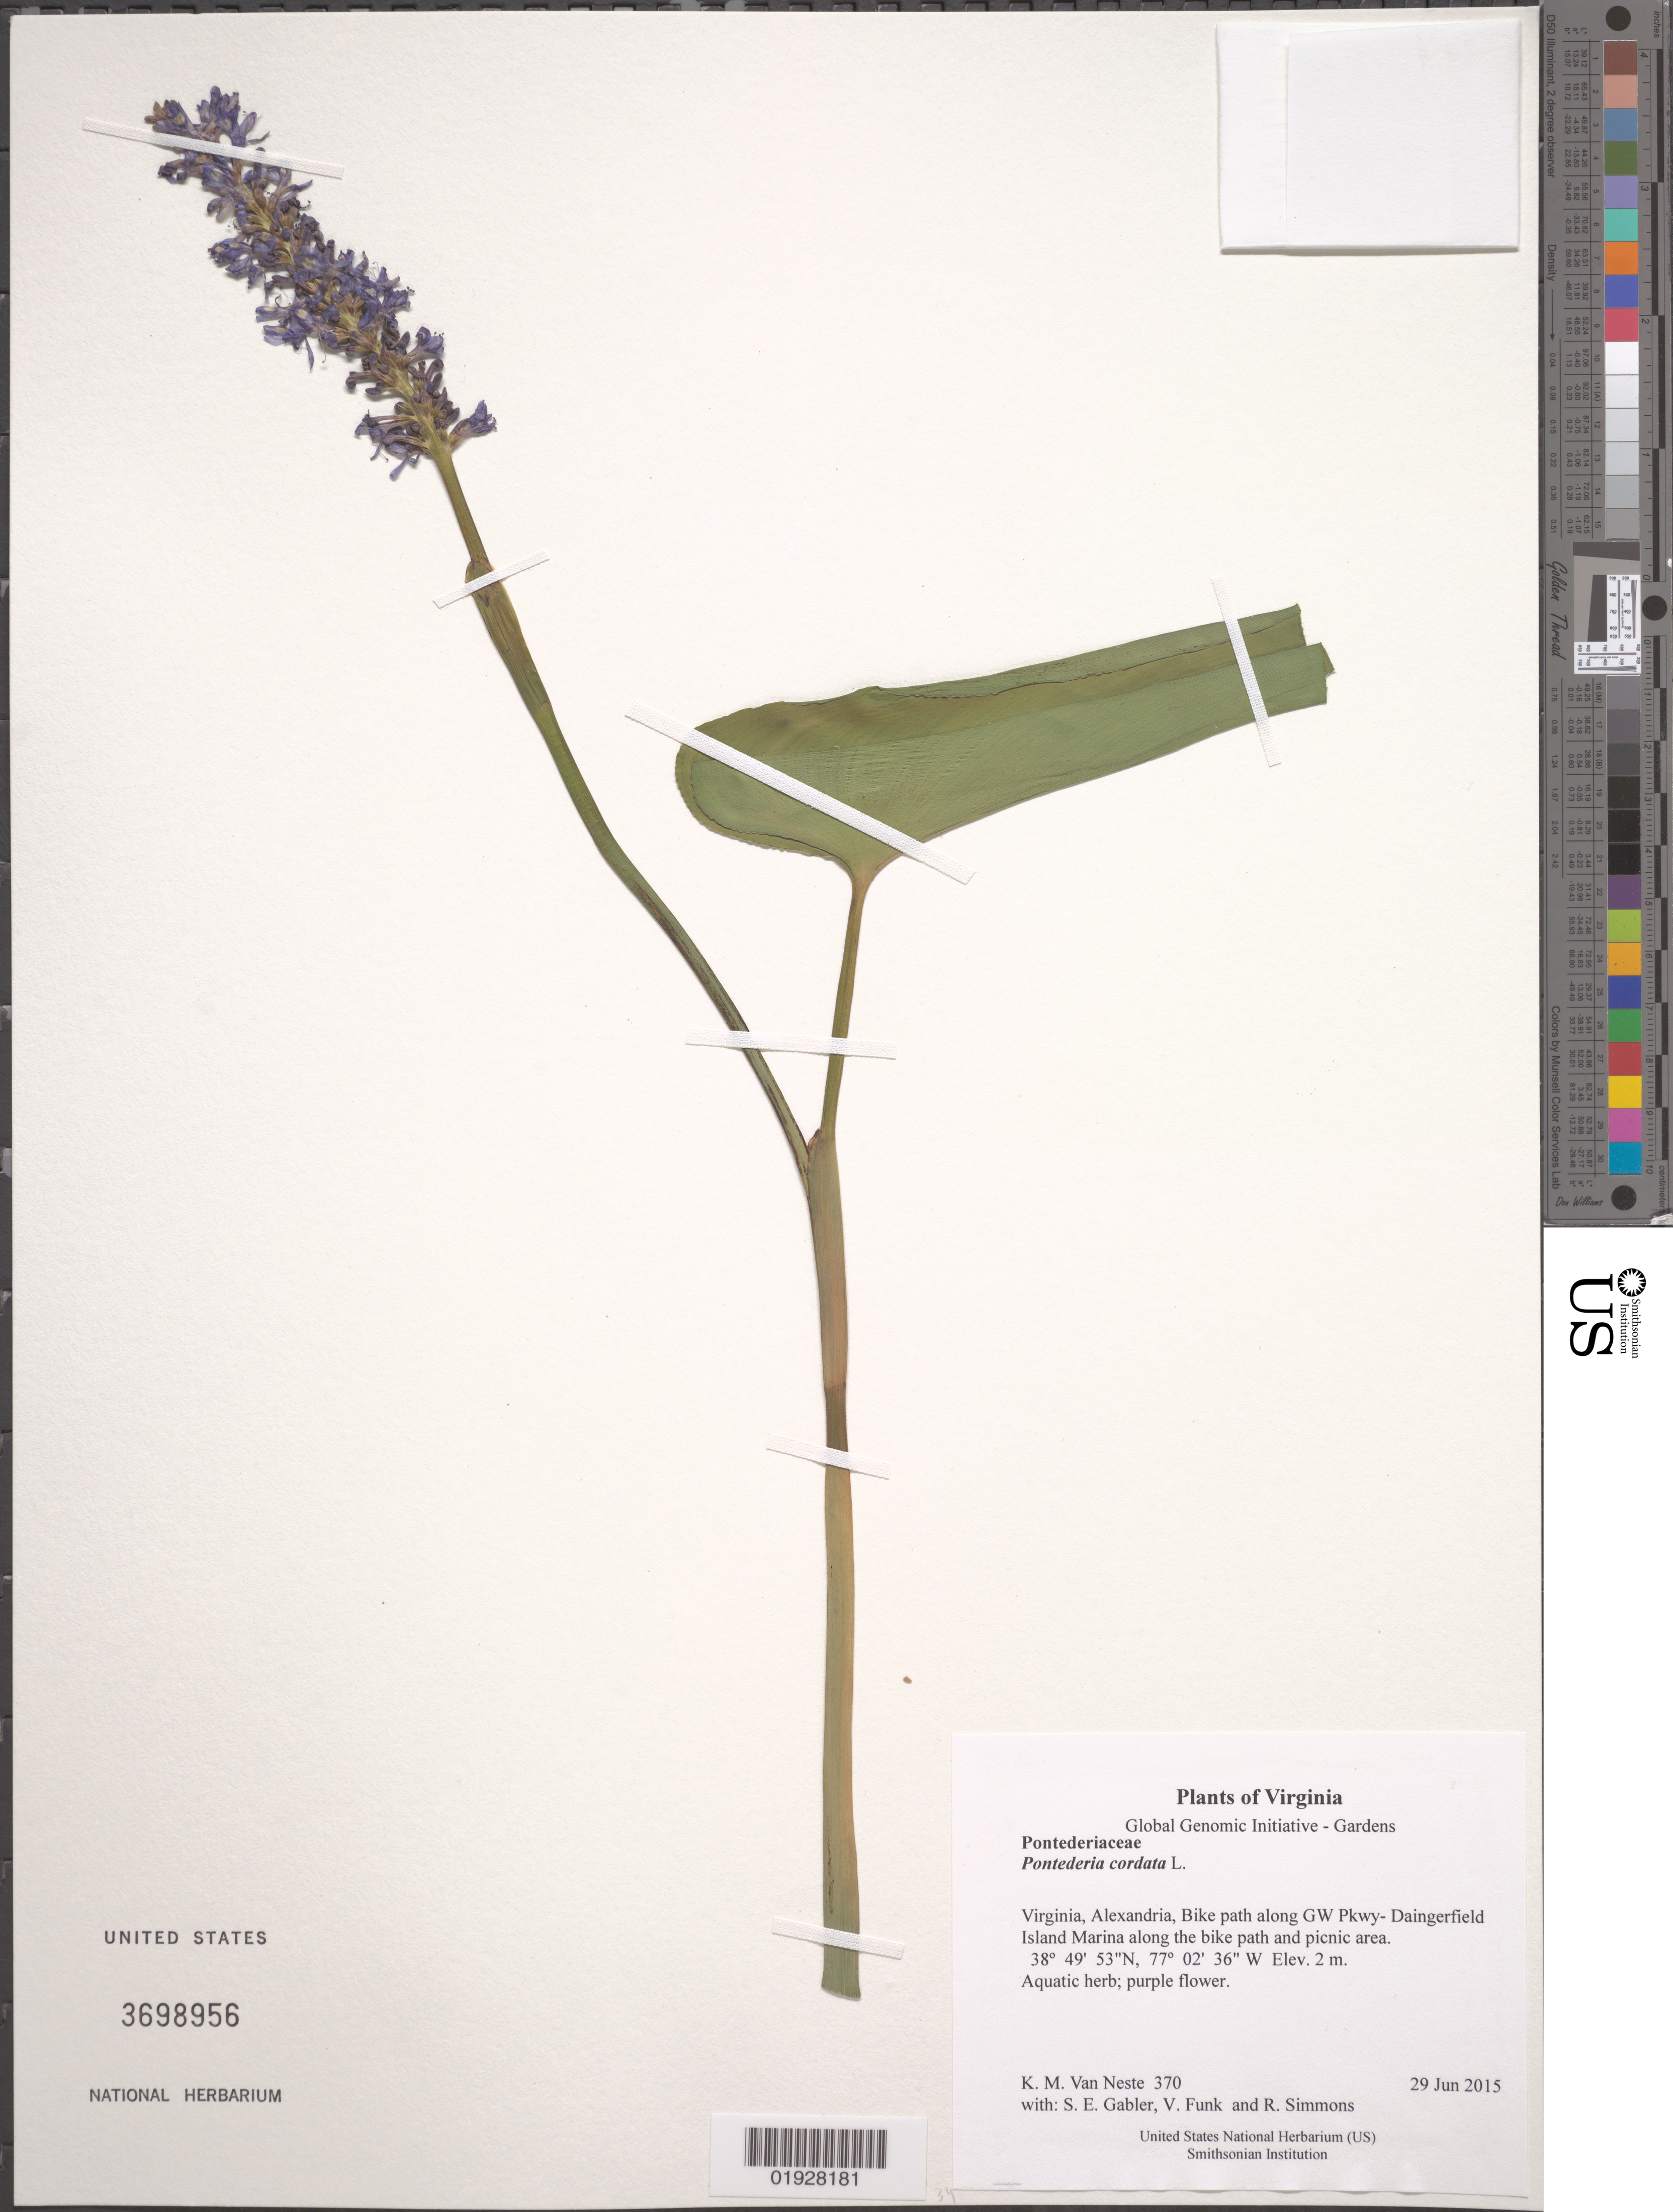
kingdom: Plantae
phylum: Tracheophyta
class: Liliopsida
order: Commelinales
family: Pontederiaceae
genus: Pontederia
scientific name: Pontederia cordata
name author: L.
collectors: K. M. Van Neste, S. E. Gabler, V. Funk & R. Simmons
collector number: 370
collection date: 2015-06-29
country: United States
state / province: Virginia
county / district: City of Alexandria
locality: Bike path along GW Pkwy- Dangerfield Island Marina along the bike path and picnic area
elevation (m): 2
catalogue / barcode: US 3698956